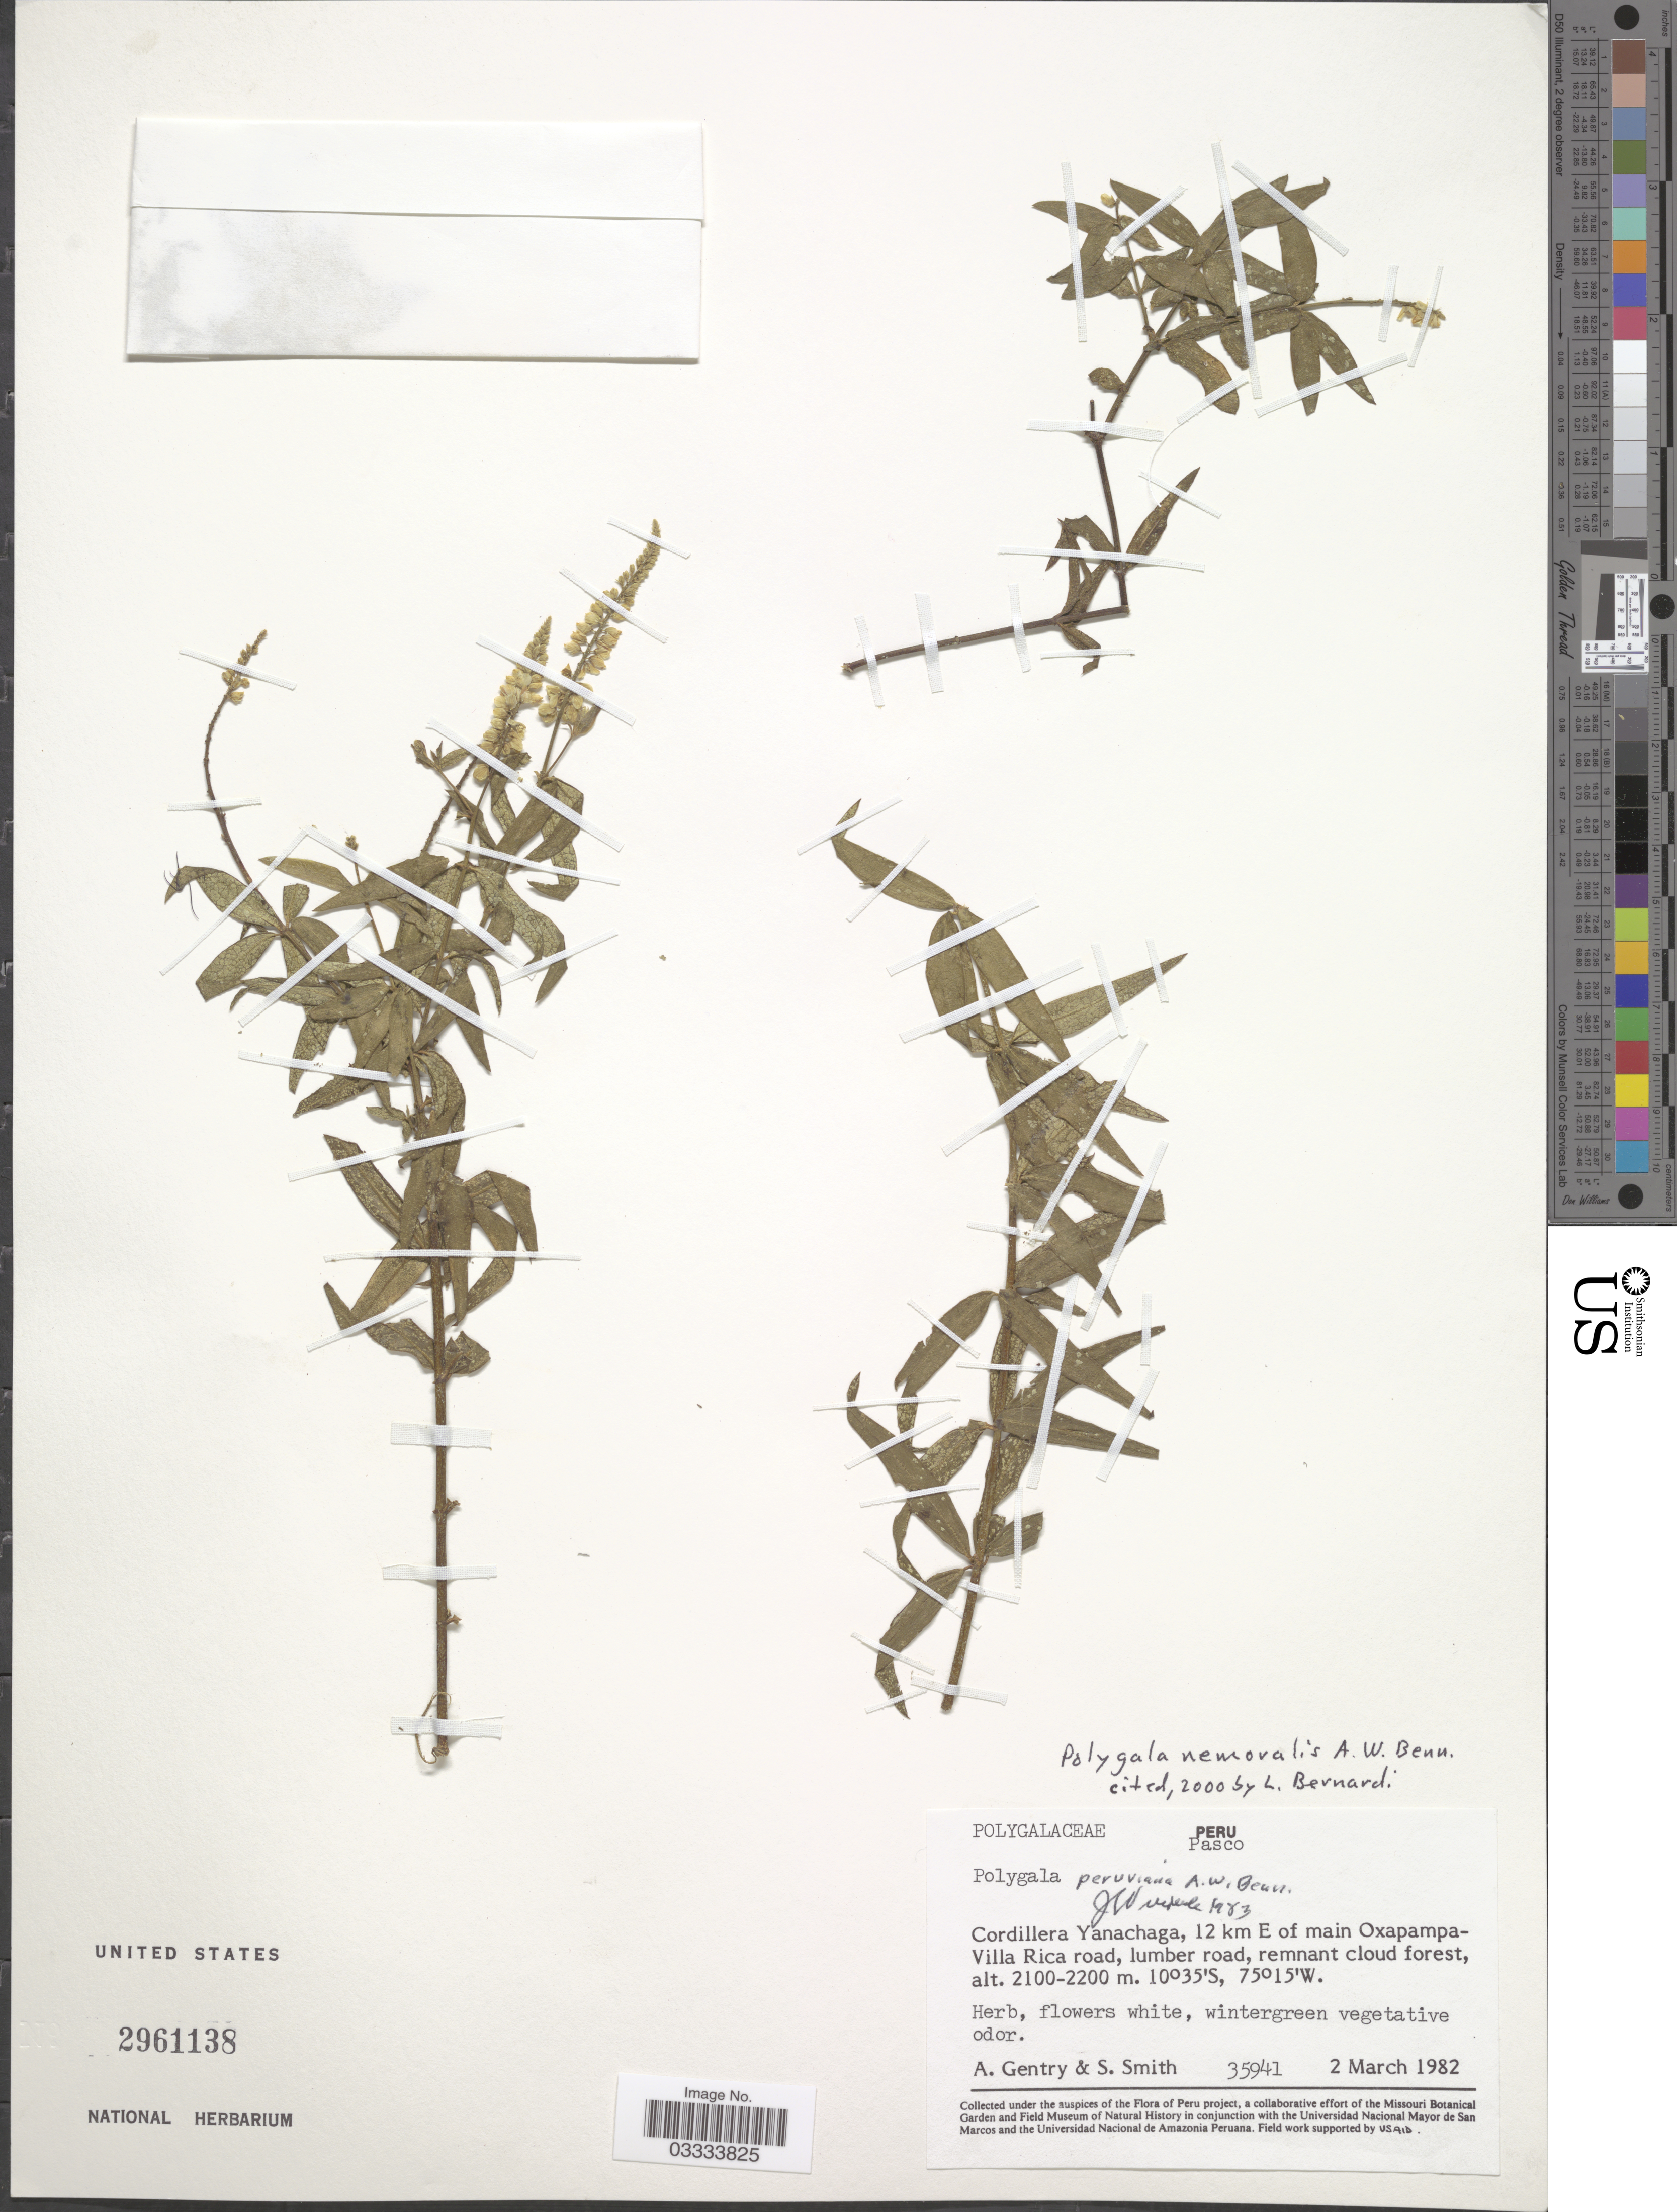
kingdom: Plantae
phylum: Tracheophyta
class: Magnoliopsida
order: Fabales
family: Polygalaceae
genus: Polygala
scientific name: Polygala nemoralis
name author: A.W. Benn.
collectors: A. H. Gentry & S. Smith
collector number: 35941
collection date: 1982-03-02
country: Peru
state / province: Pasco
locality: Cordillera Yanachaga, 12 km E of main Oxapampa-Villa Rica road, lumber road.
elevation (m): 2100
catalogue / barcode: US 2961138